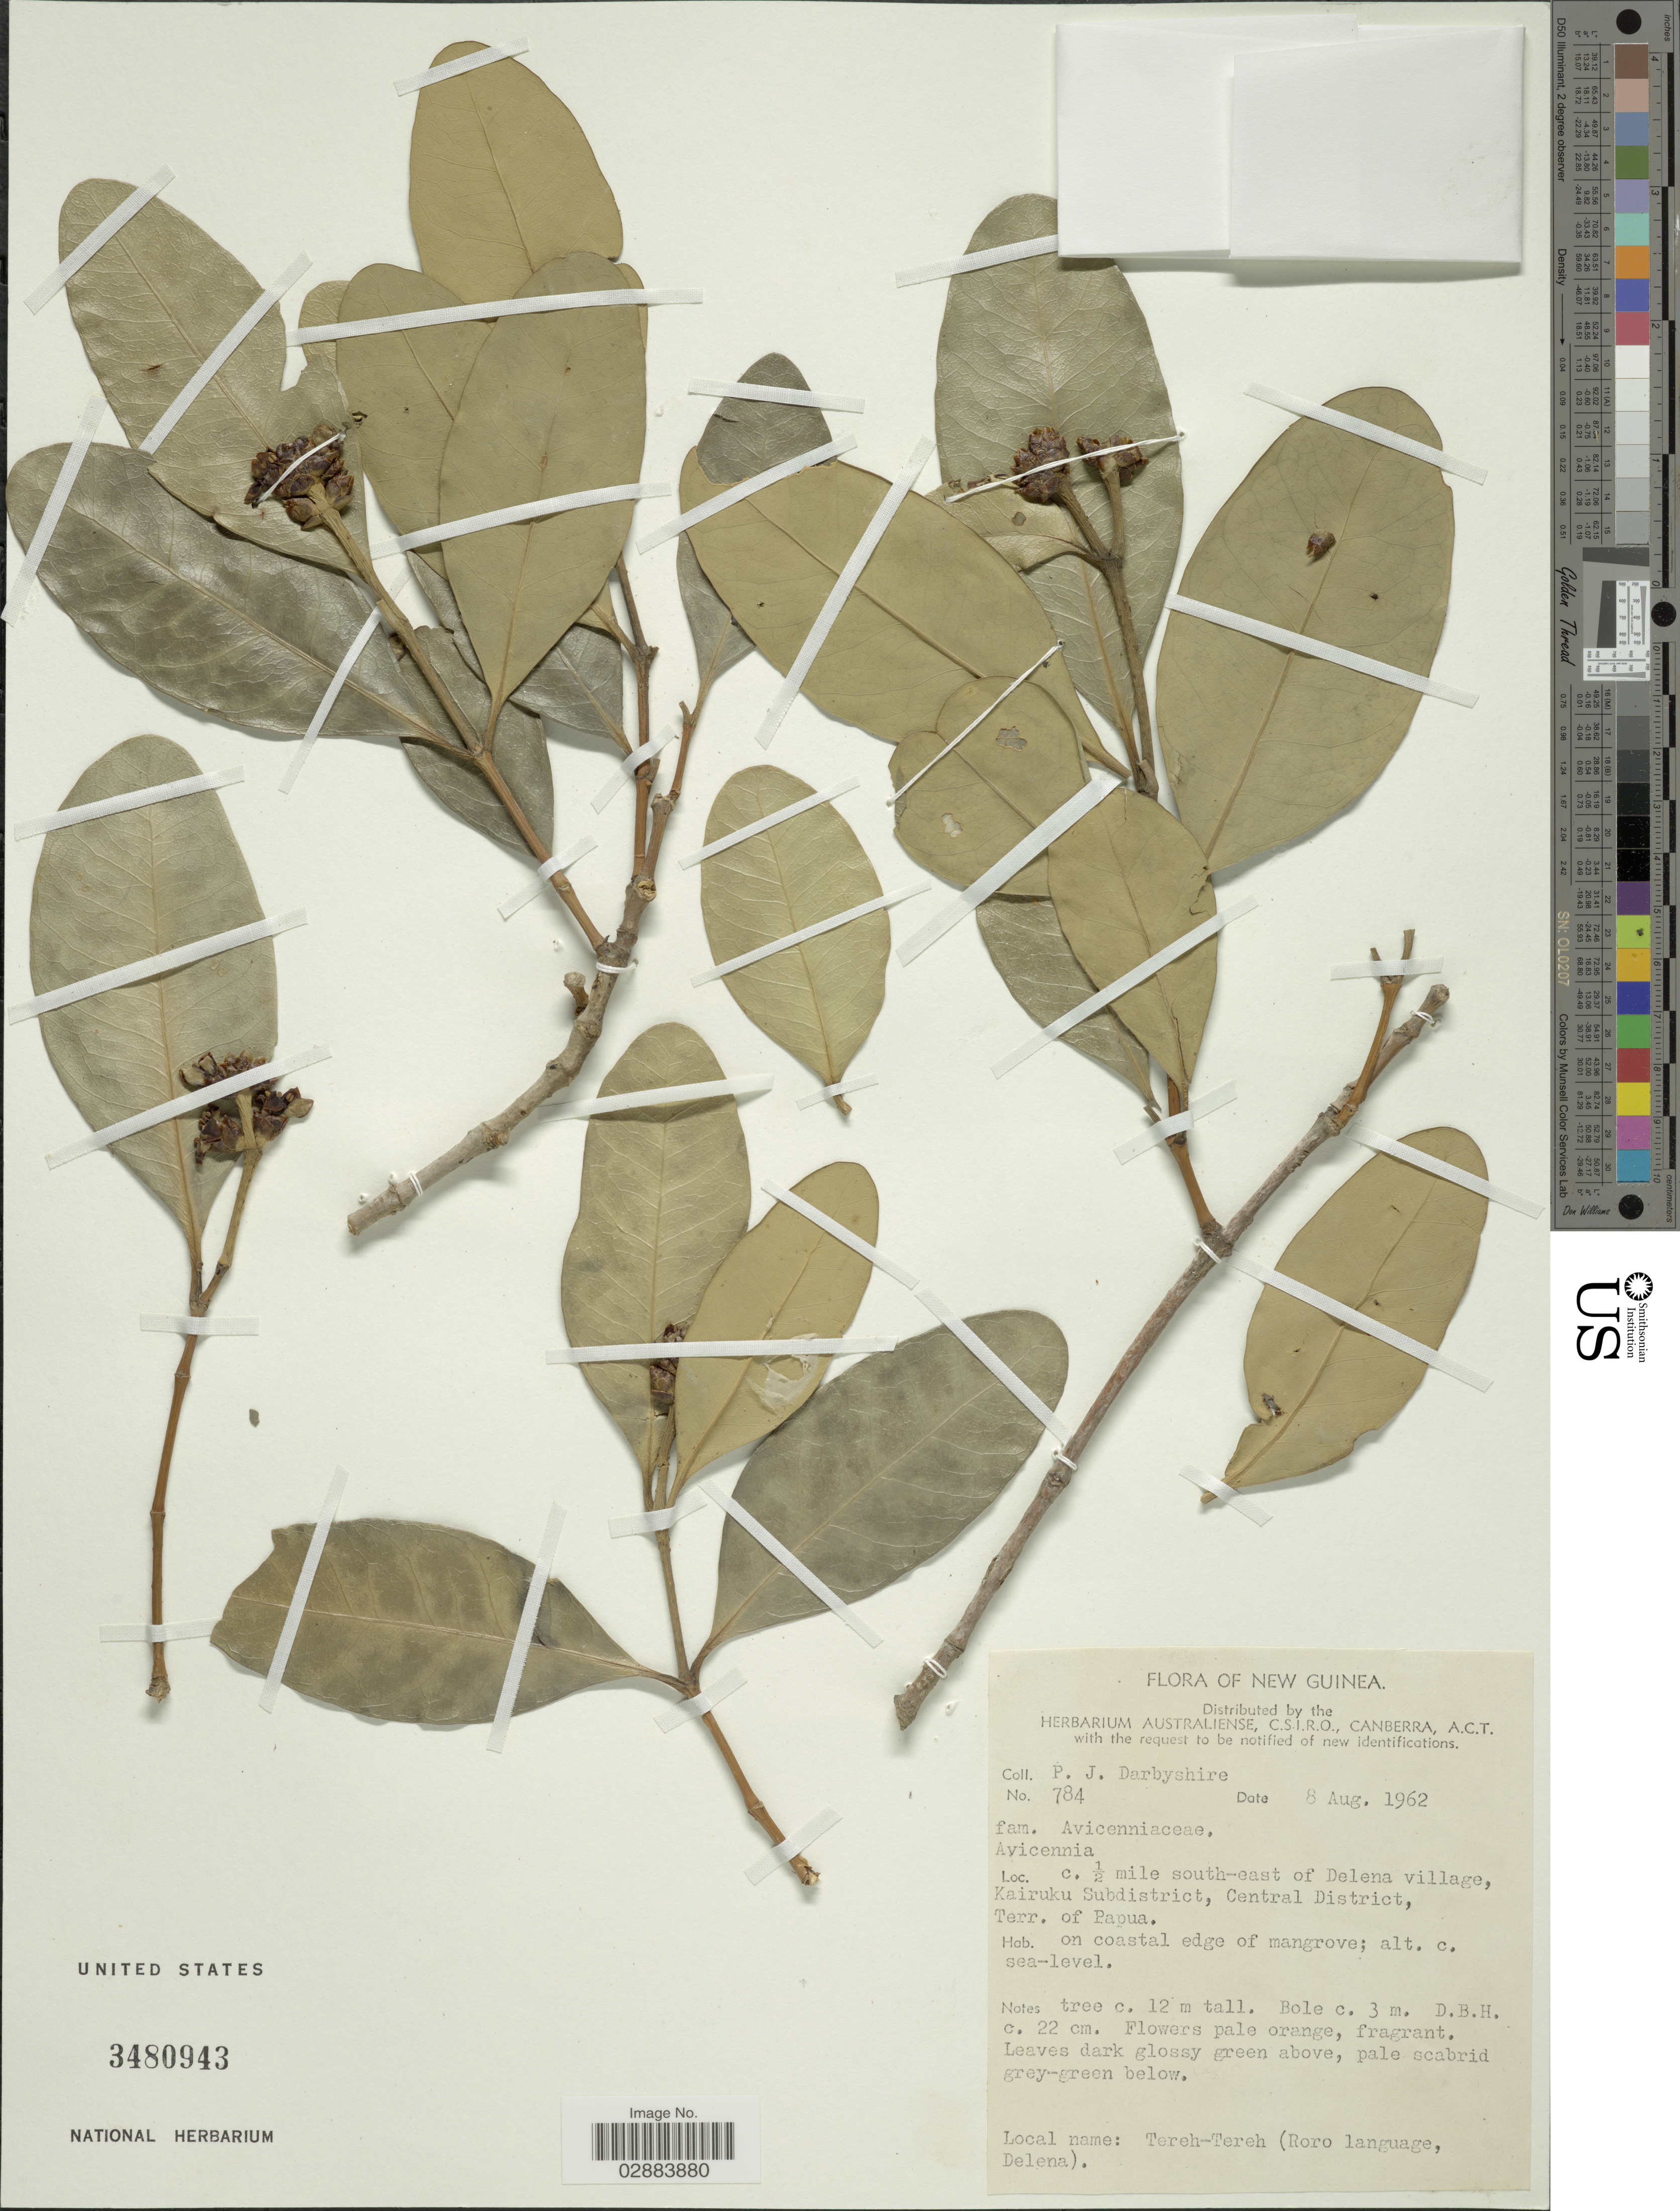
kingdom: Plantae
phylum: Tracheophyta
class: Magnoliopsida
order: Lamiales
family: Acanthaceae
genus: Avicennia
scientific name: Avicennia sp.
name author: L.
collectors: P. Darbyshire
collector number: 784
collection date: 1962-08-08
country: Papua New Guinea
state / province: Central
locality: New Guinea. c. ½ mile south-east of Delena village, Kairuku Dubdistrict, Central District, Terr. of Papua.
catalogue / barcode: US 3480943